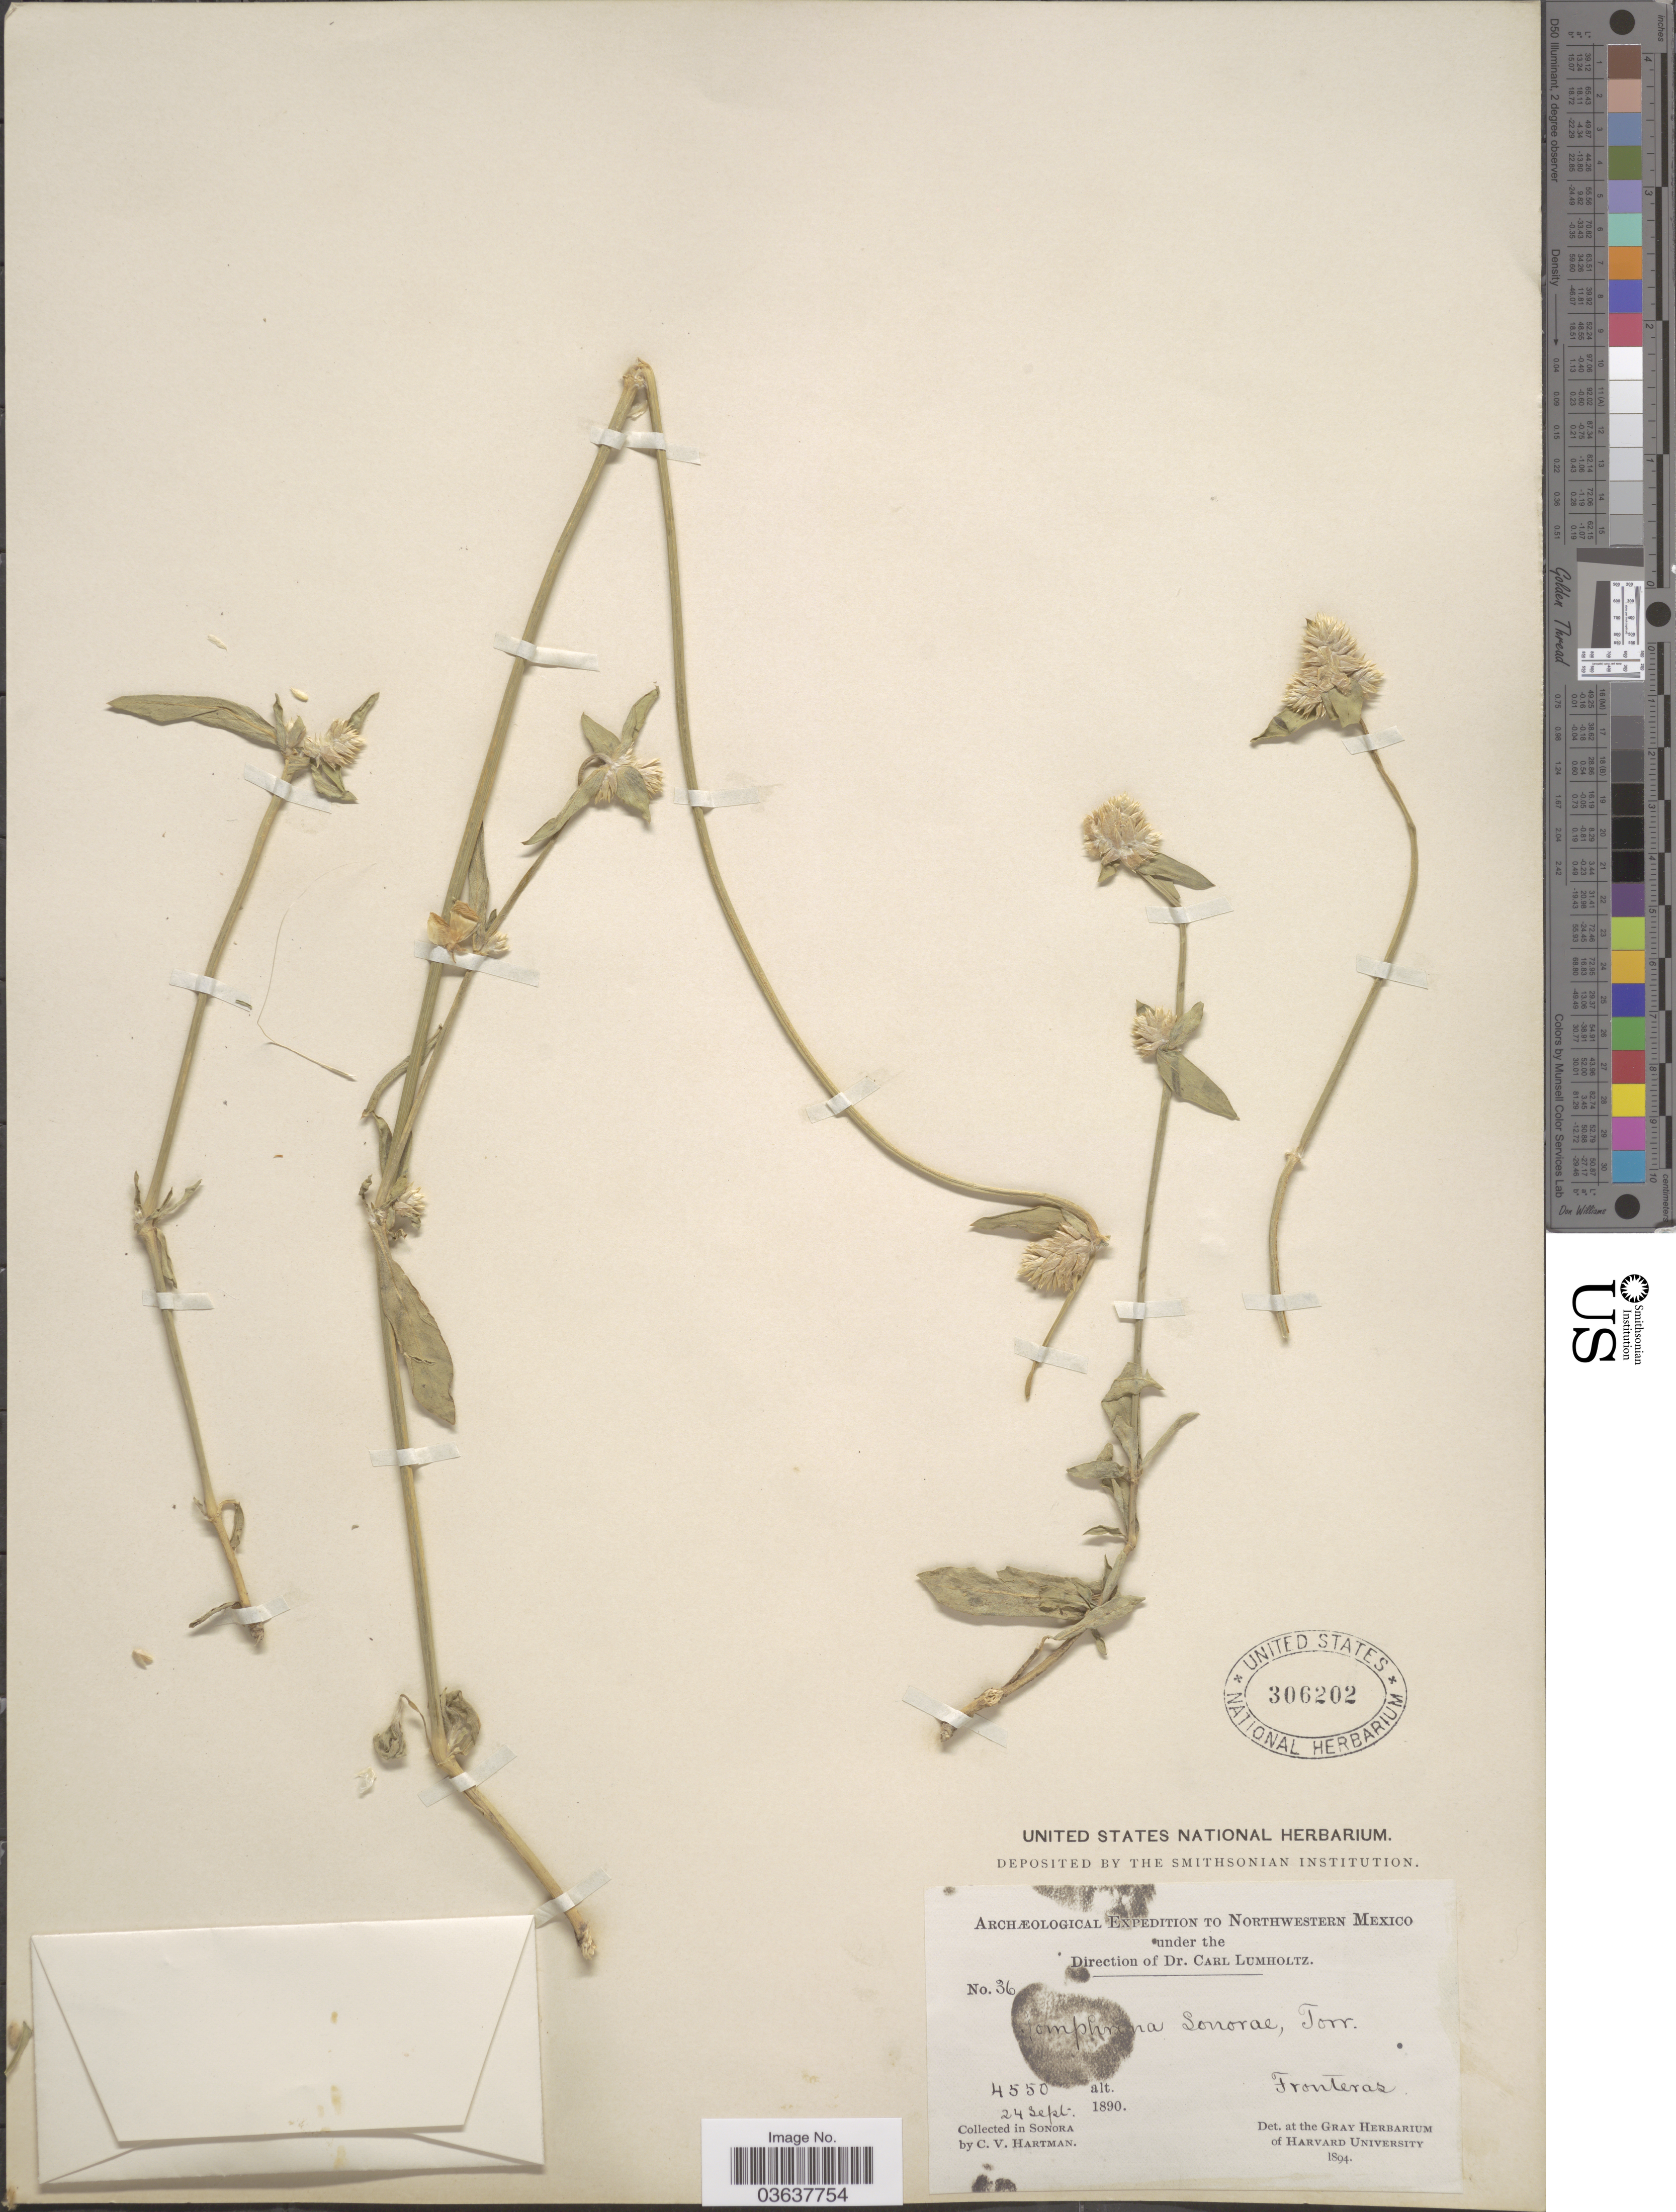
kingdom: Plantae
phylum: Tracheophyta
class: Magnoliopsida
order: Caryophyllales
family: Amaranthaceae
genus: Gomphrena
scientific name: Gomphrena sonorae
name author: Torr. in Emory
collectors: C. V. Hartman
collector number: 36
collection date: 1890-09-24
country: Mexico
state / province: Sonora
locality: Northwestern Mexico. Fronteras.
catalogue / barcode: US 306202